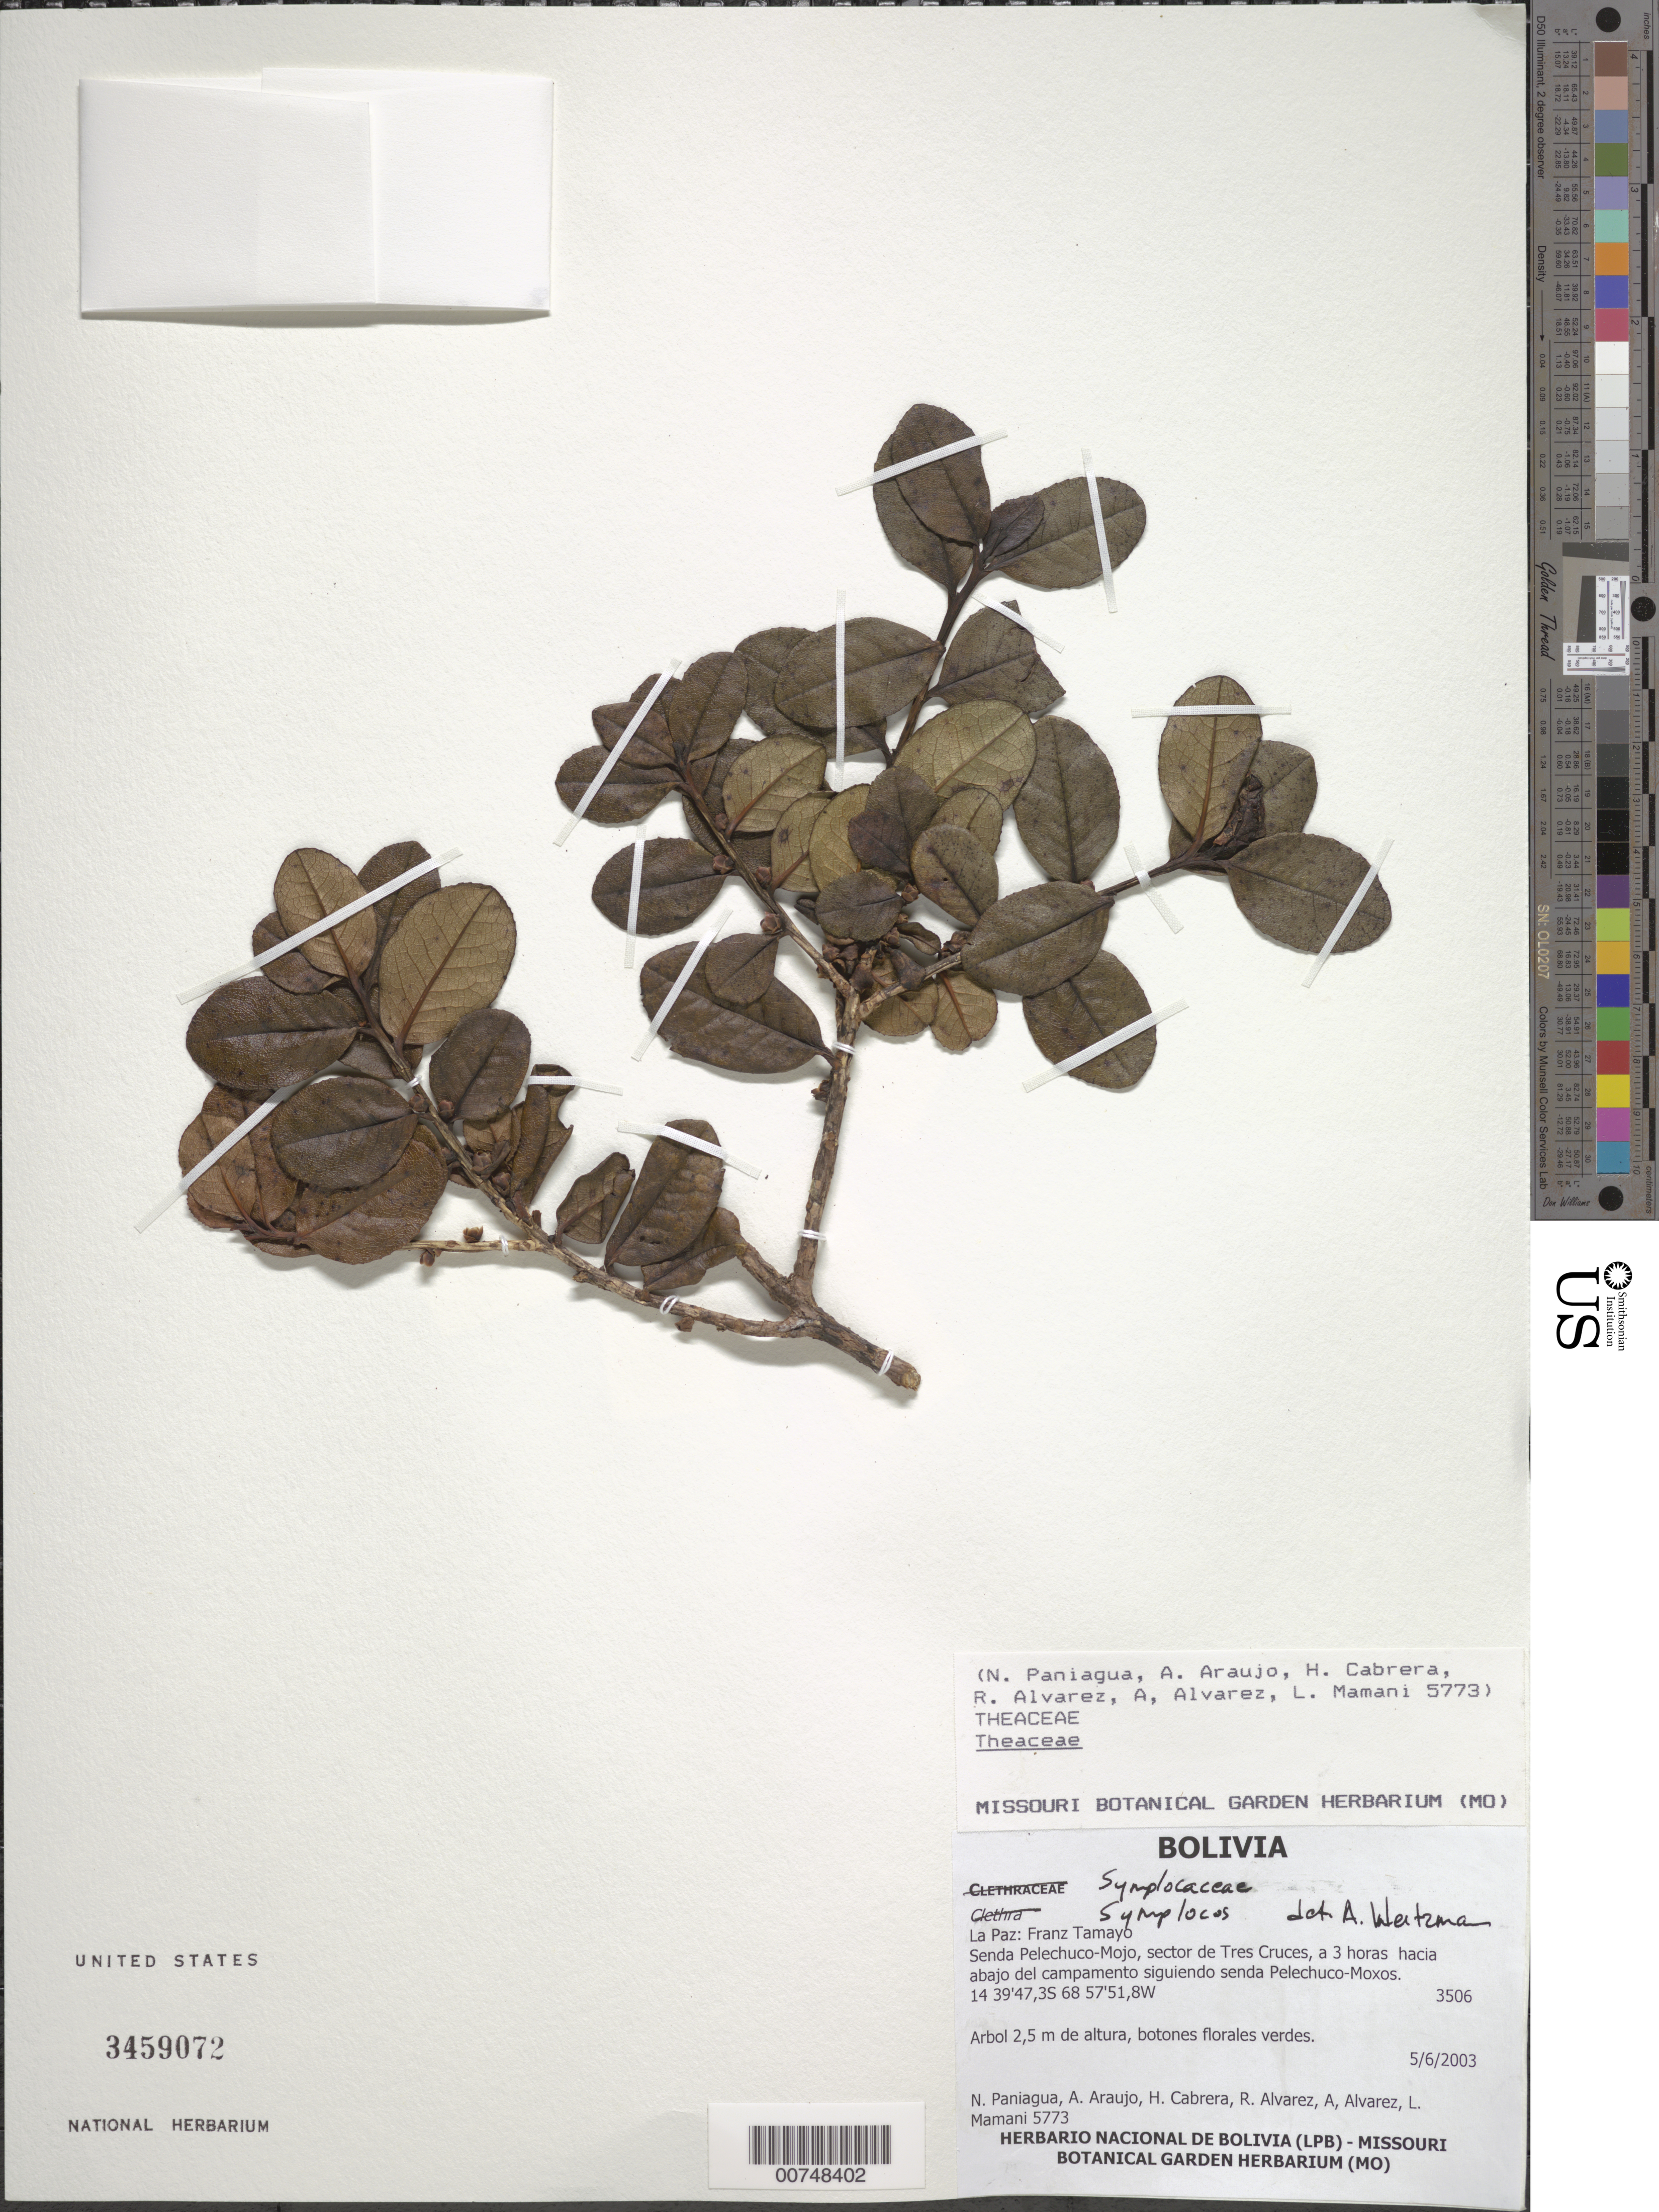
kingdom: Plantae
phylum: Tracheophyta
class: Magnoliopsida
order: Ericales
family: Symplocaceae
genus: Symplocos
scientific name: Symplocos sp.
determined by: Weitzman, A. L.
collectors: L. Mamani, A. Araujo-Murakami, H. Cabrera, R. Alvarez, A. Alvarez & N. Paniagua Zambrana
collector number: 5773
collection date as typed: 5 Jun 2003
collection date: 2003-06-05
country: Bolivia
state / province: La Paz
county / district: Franz Tamayo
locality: Senda Pelechuco-Mojo, sector de Tres Cruces, a 3 horas hacia abajo del campamento siguiendo senda Pelechuco-Moxos.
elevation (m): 1069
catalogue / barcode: US 3459072